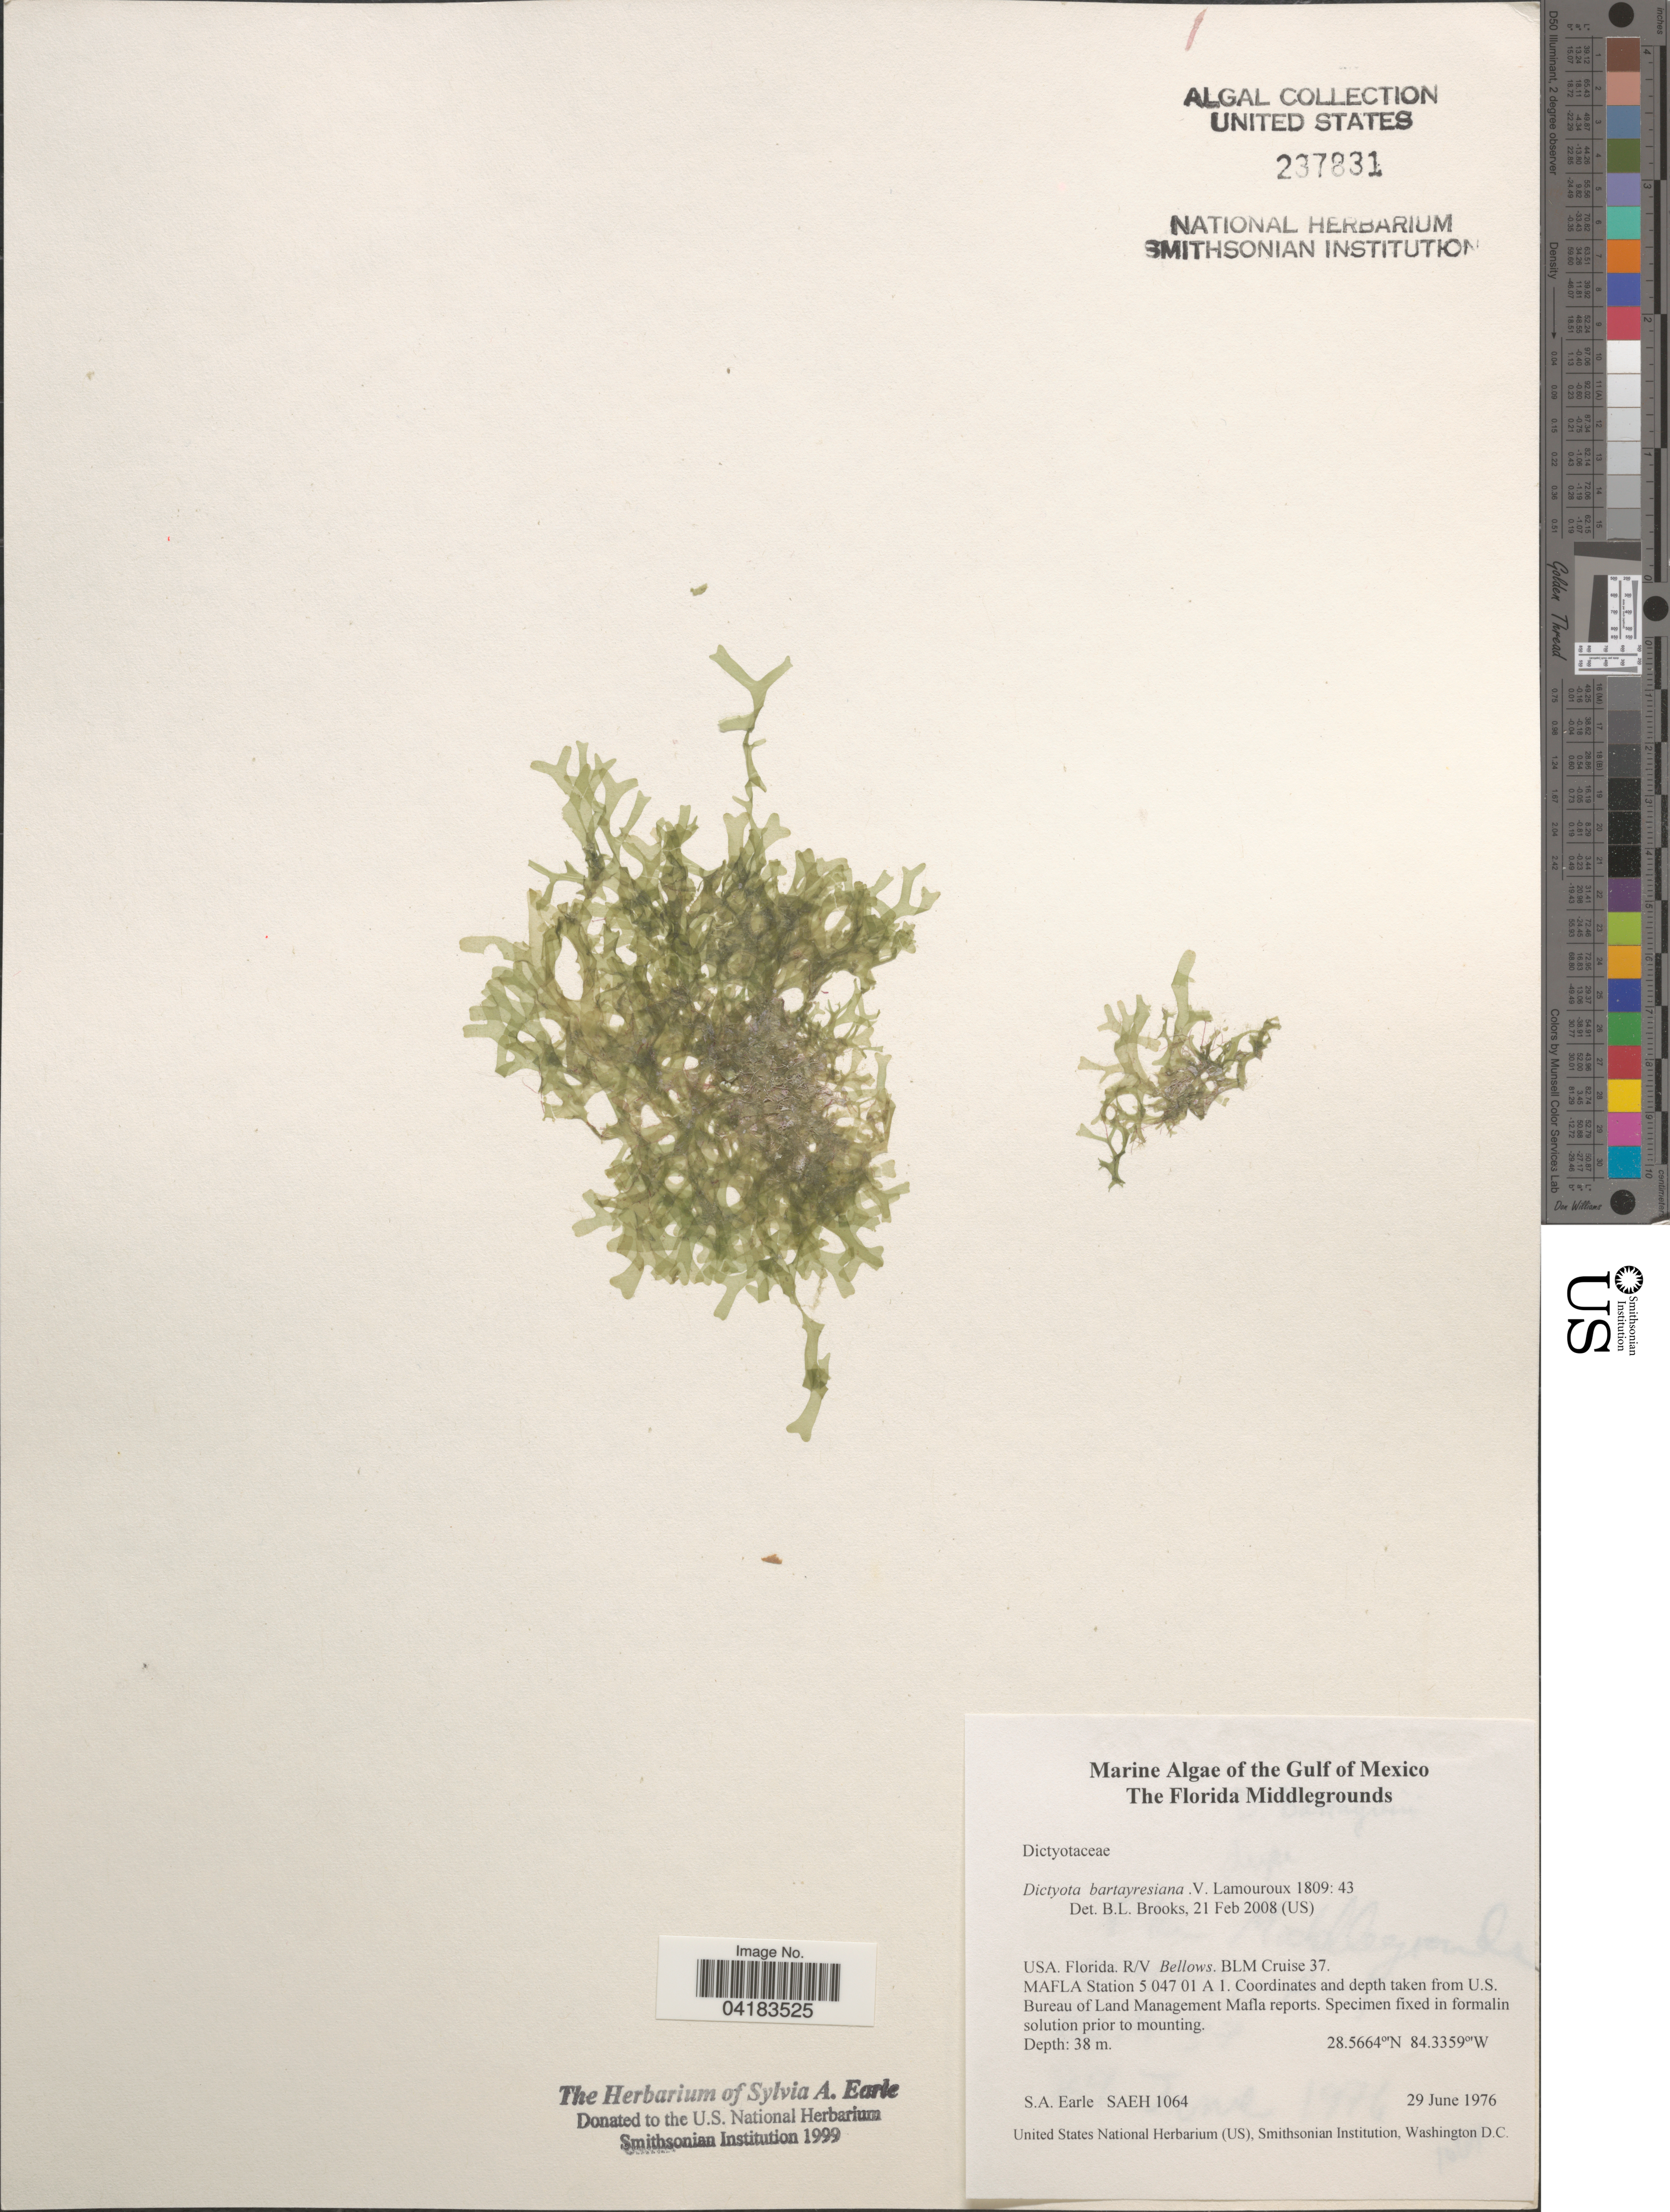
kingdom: Chromista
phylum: Ochrophyta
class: Phaeophyceae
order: Dictyotales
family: Dictyotaceae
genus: Dictyota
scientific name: Dictyota bartayresiana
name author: J.V.Lamouroux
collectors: S. A. Earle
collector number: SAEH1064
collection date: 1976-06-29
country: United States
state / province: Florida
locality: The Gulf of Mexico. The Florida Middlegrounds. R/V Bellows. BLM Cruise 37. MAFLA Station 5 047 01 A 1. Coordinates and depth taken from U.S. Bureau of Land Management Mafla reports.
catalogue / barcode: US 237831